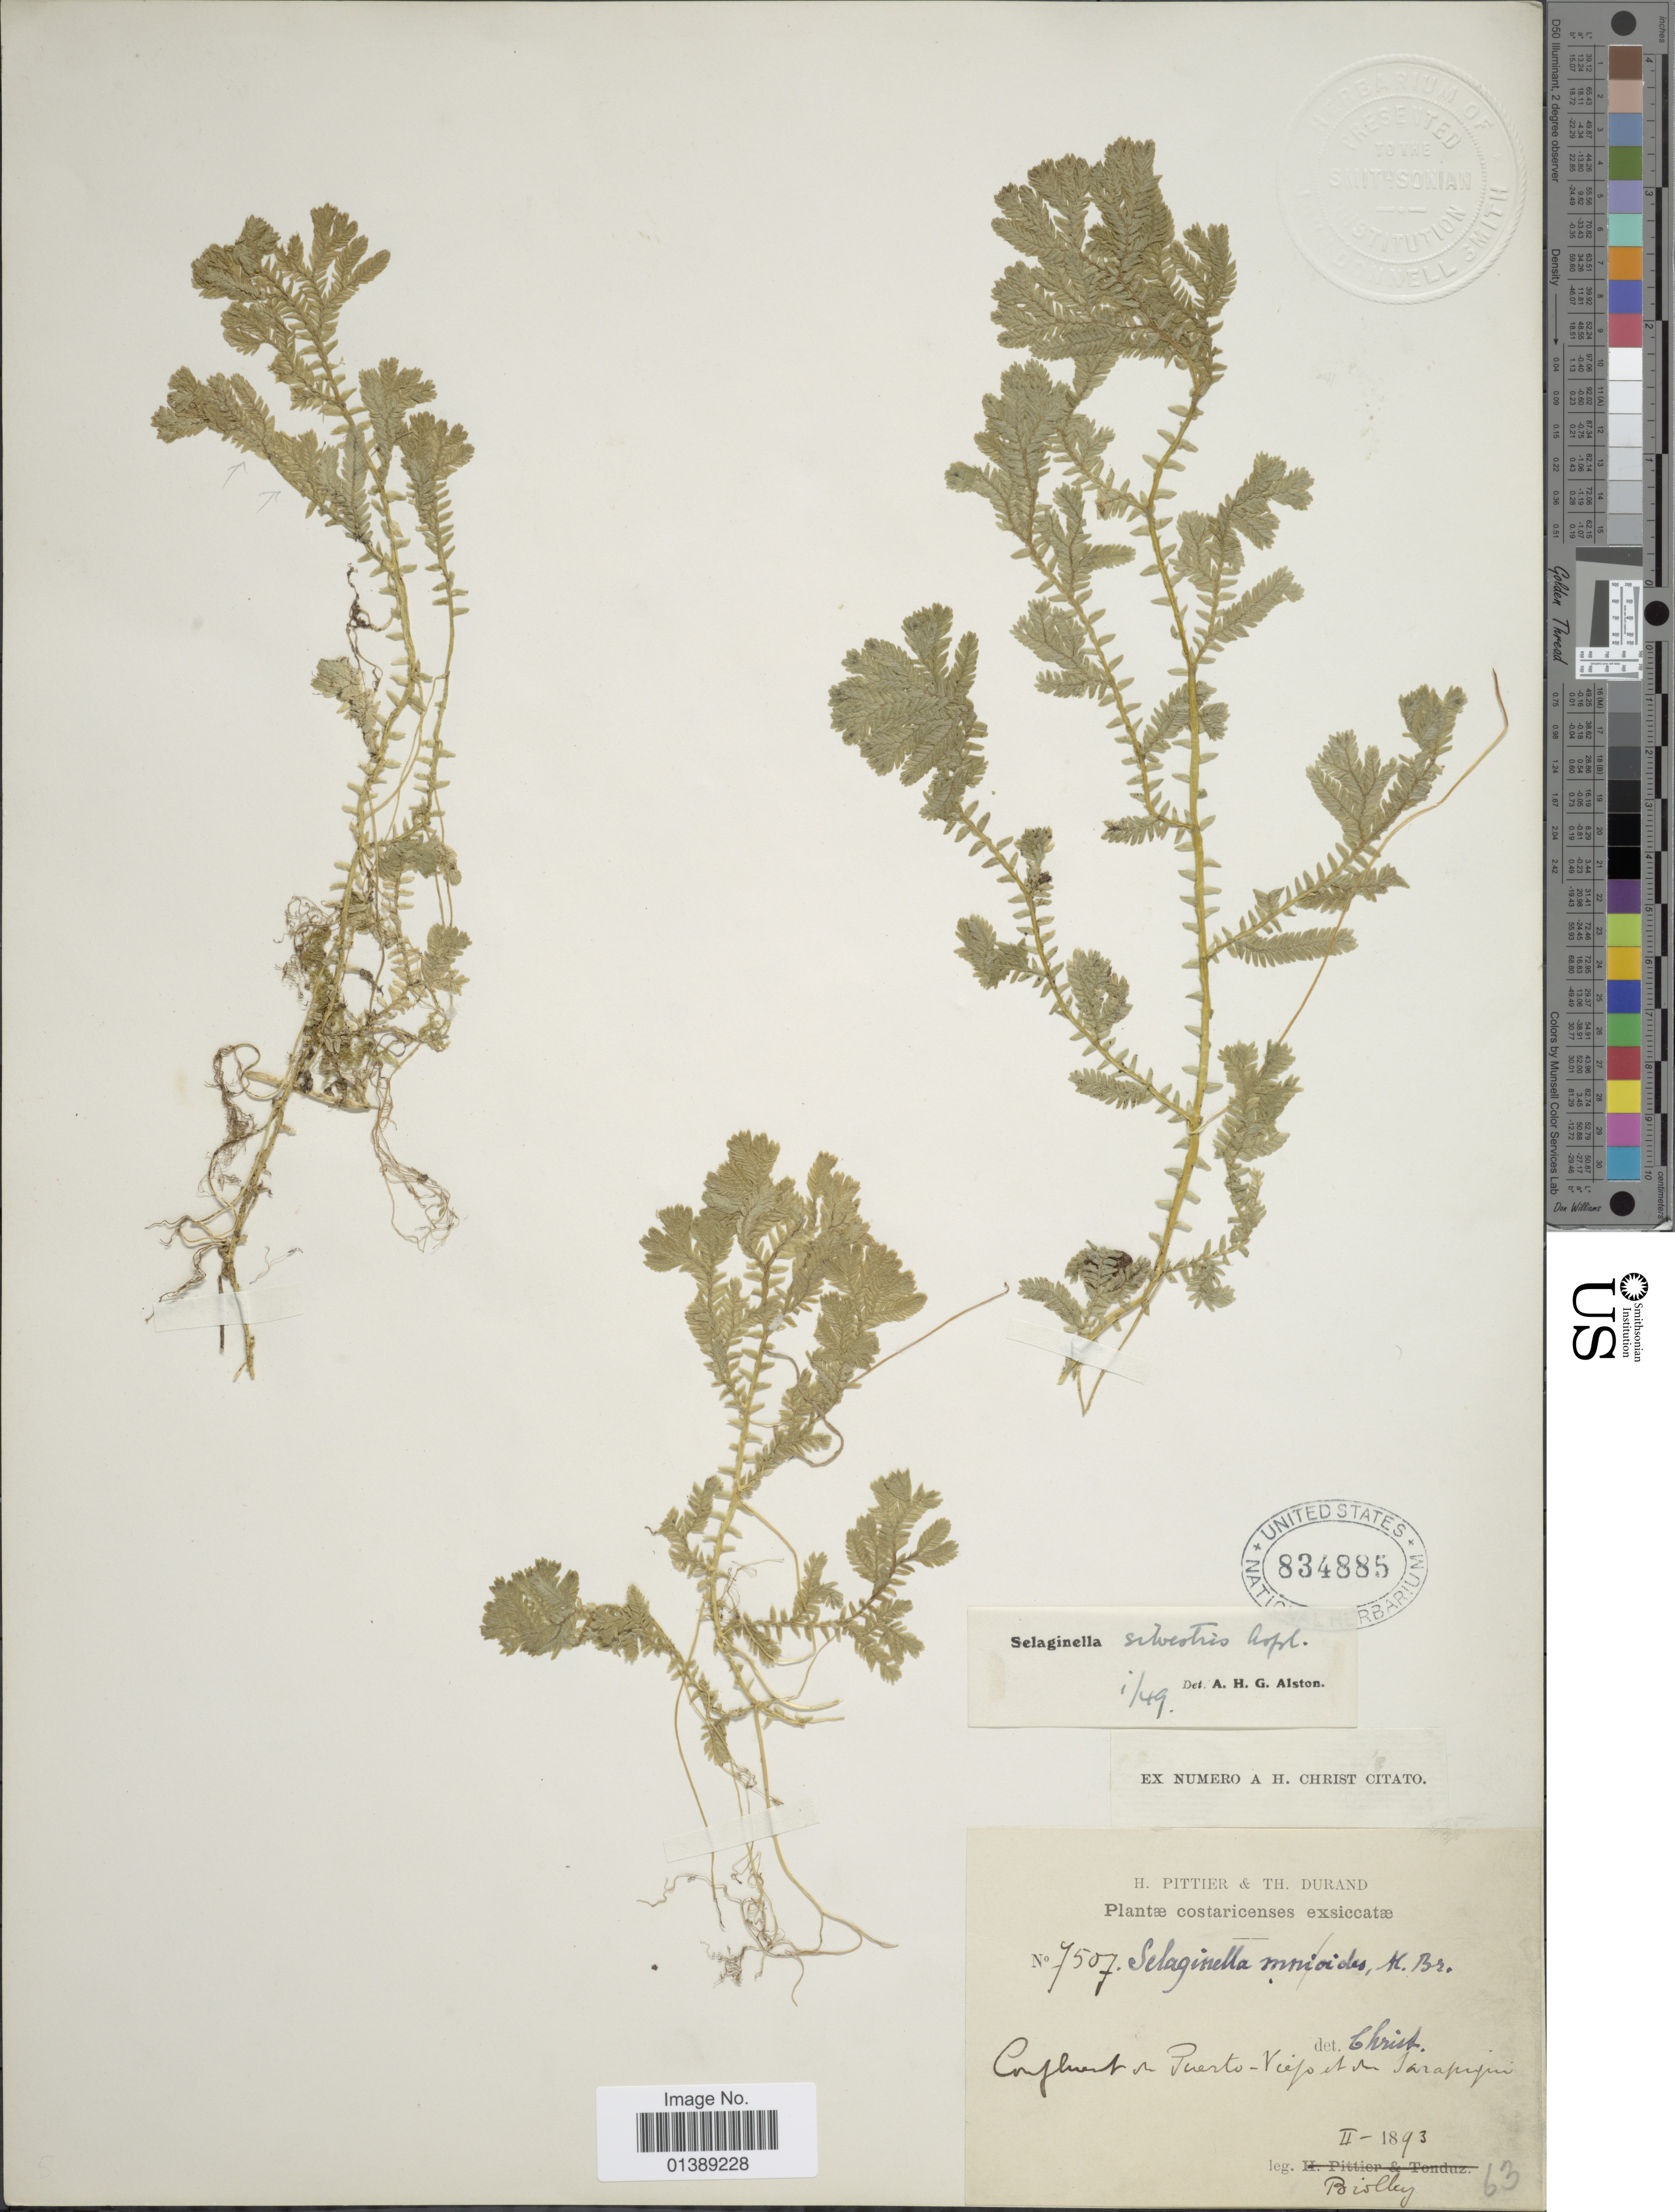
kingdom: Plantae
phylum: Tracheophyta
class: Lycopodiopsida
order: Selaginellales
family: Selaginellaceae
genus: Selaginella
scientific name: Selaginella silvestris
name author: Aspl.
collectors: P. Biolley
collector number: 7507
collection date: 1893-02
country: Costa Rica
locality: Confluent du Puerto-Viejo et du Sarapiquí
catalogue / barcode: US 834885